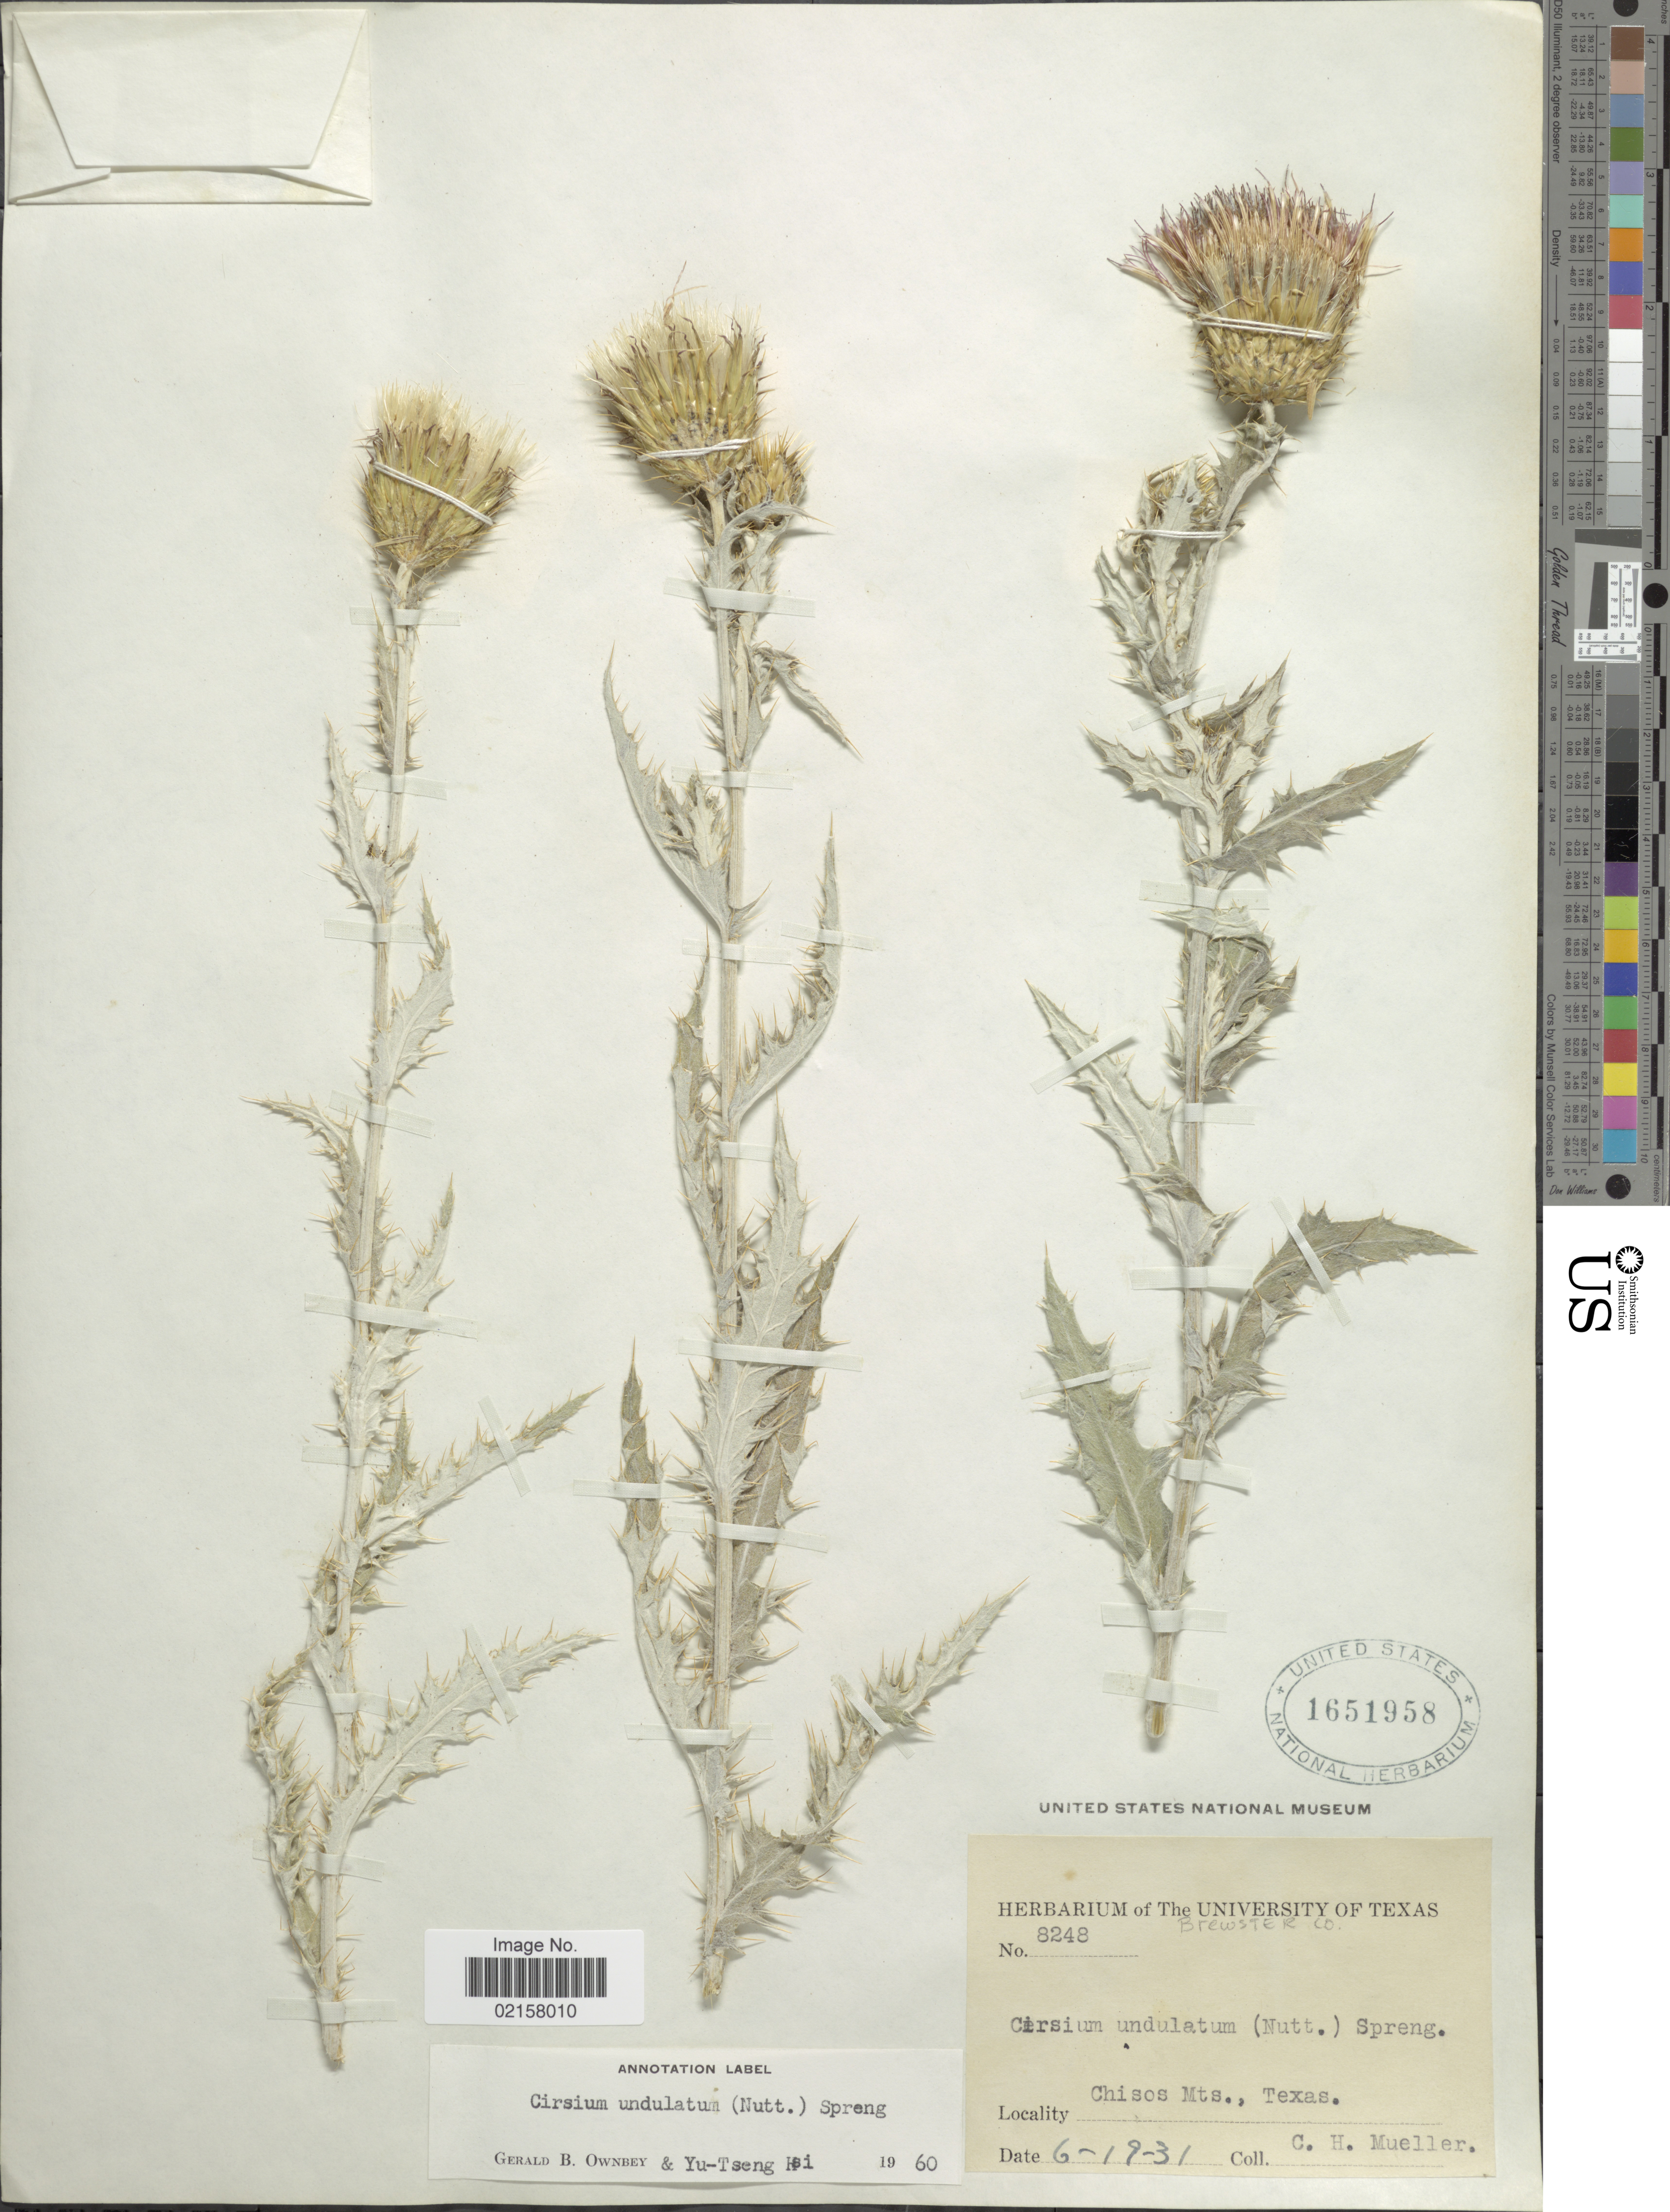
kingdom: Plantae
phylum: Tracheophyta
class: Magnoliopsida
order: Asterales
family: Asteraceae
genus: Cirsium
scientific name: Cirsium undulatum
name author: (Nutt.) Spreng.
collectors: C. H. Mueller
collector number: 8248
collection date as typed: Transcribed d/m/y: 19/6/31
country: United States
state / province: Texas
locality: Chisos Mts., Brewster Co.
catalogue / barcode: US 1651958